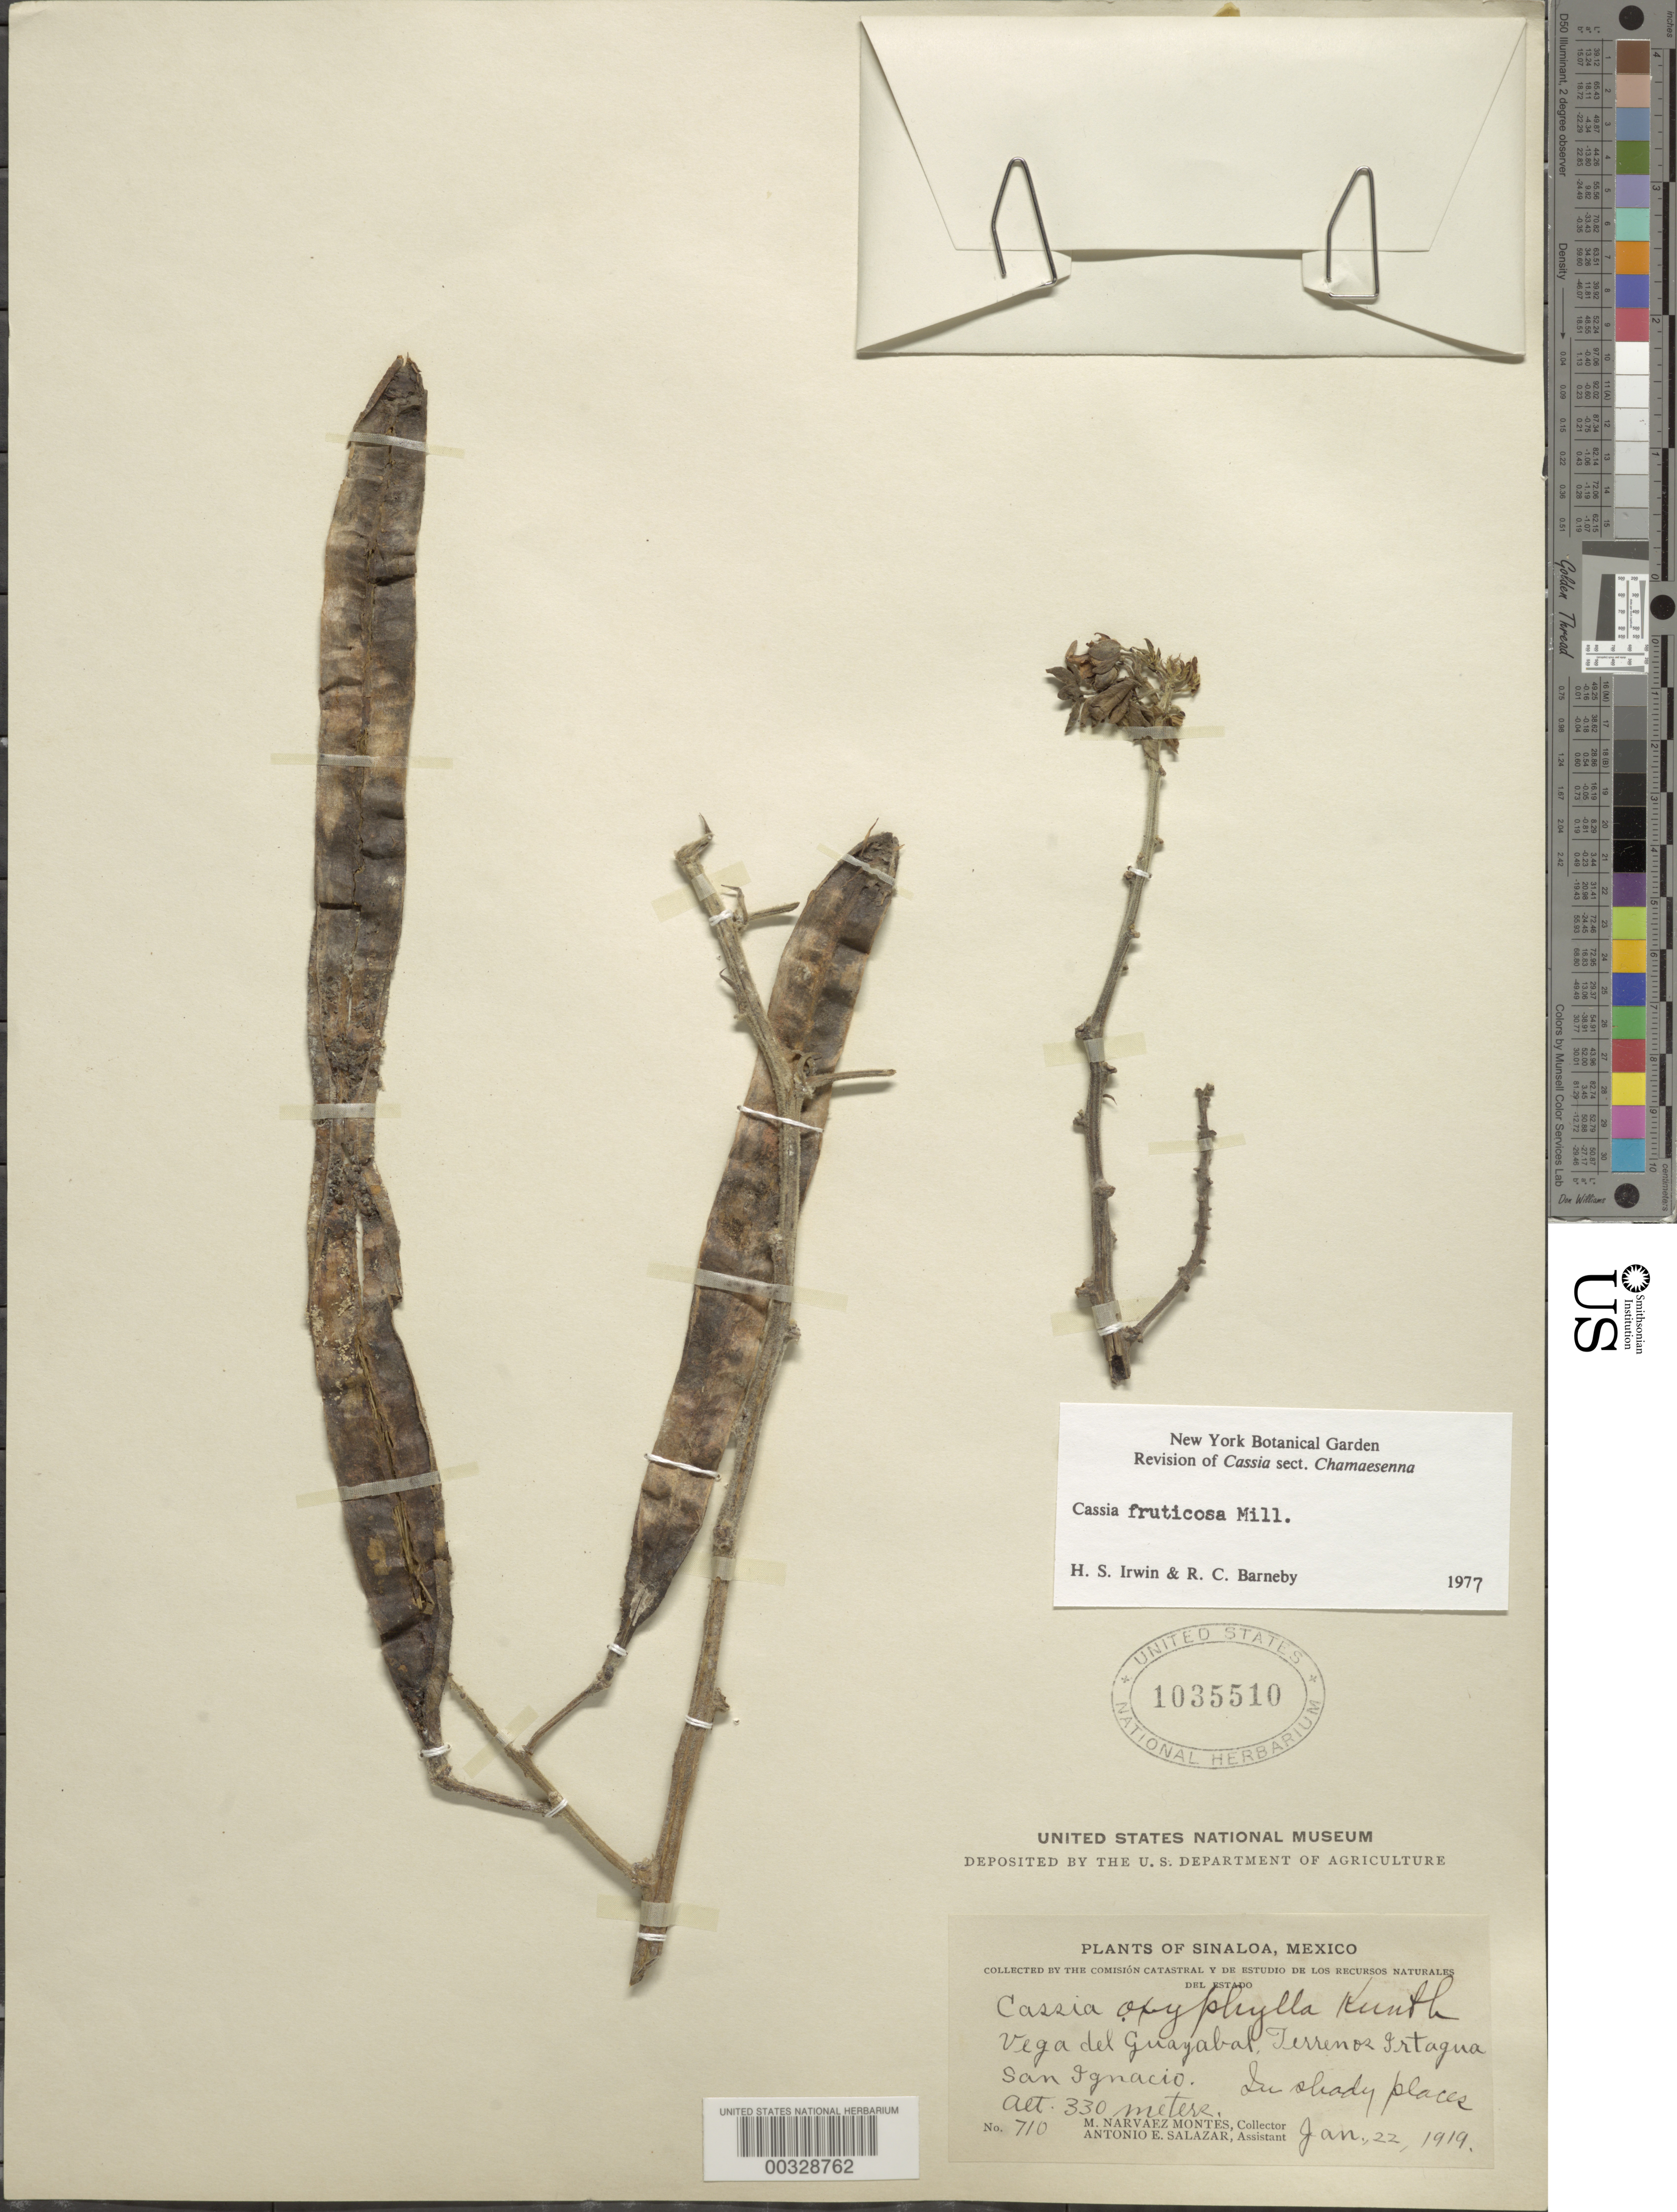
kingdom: Plantae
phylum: Tracheophyta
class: Magnoliopsida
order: Fabales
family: Fabaceae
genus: Senna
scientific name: Senna fruticosa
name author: (Benth.) H.S. Irwin & Barneby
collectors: M. Montes & A. E. Salazar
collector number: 710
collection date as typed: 22 Jan 1919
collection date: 1919-01-22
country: Mexico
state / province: Sinaloa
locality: Vega del guayabal, terrenos irtagua, San Ignacio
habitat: In shady place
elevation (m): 330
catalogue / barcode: US 1035510